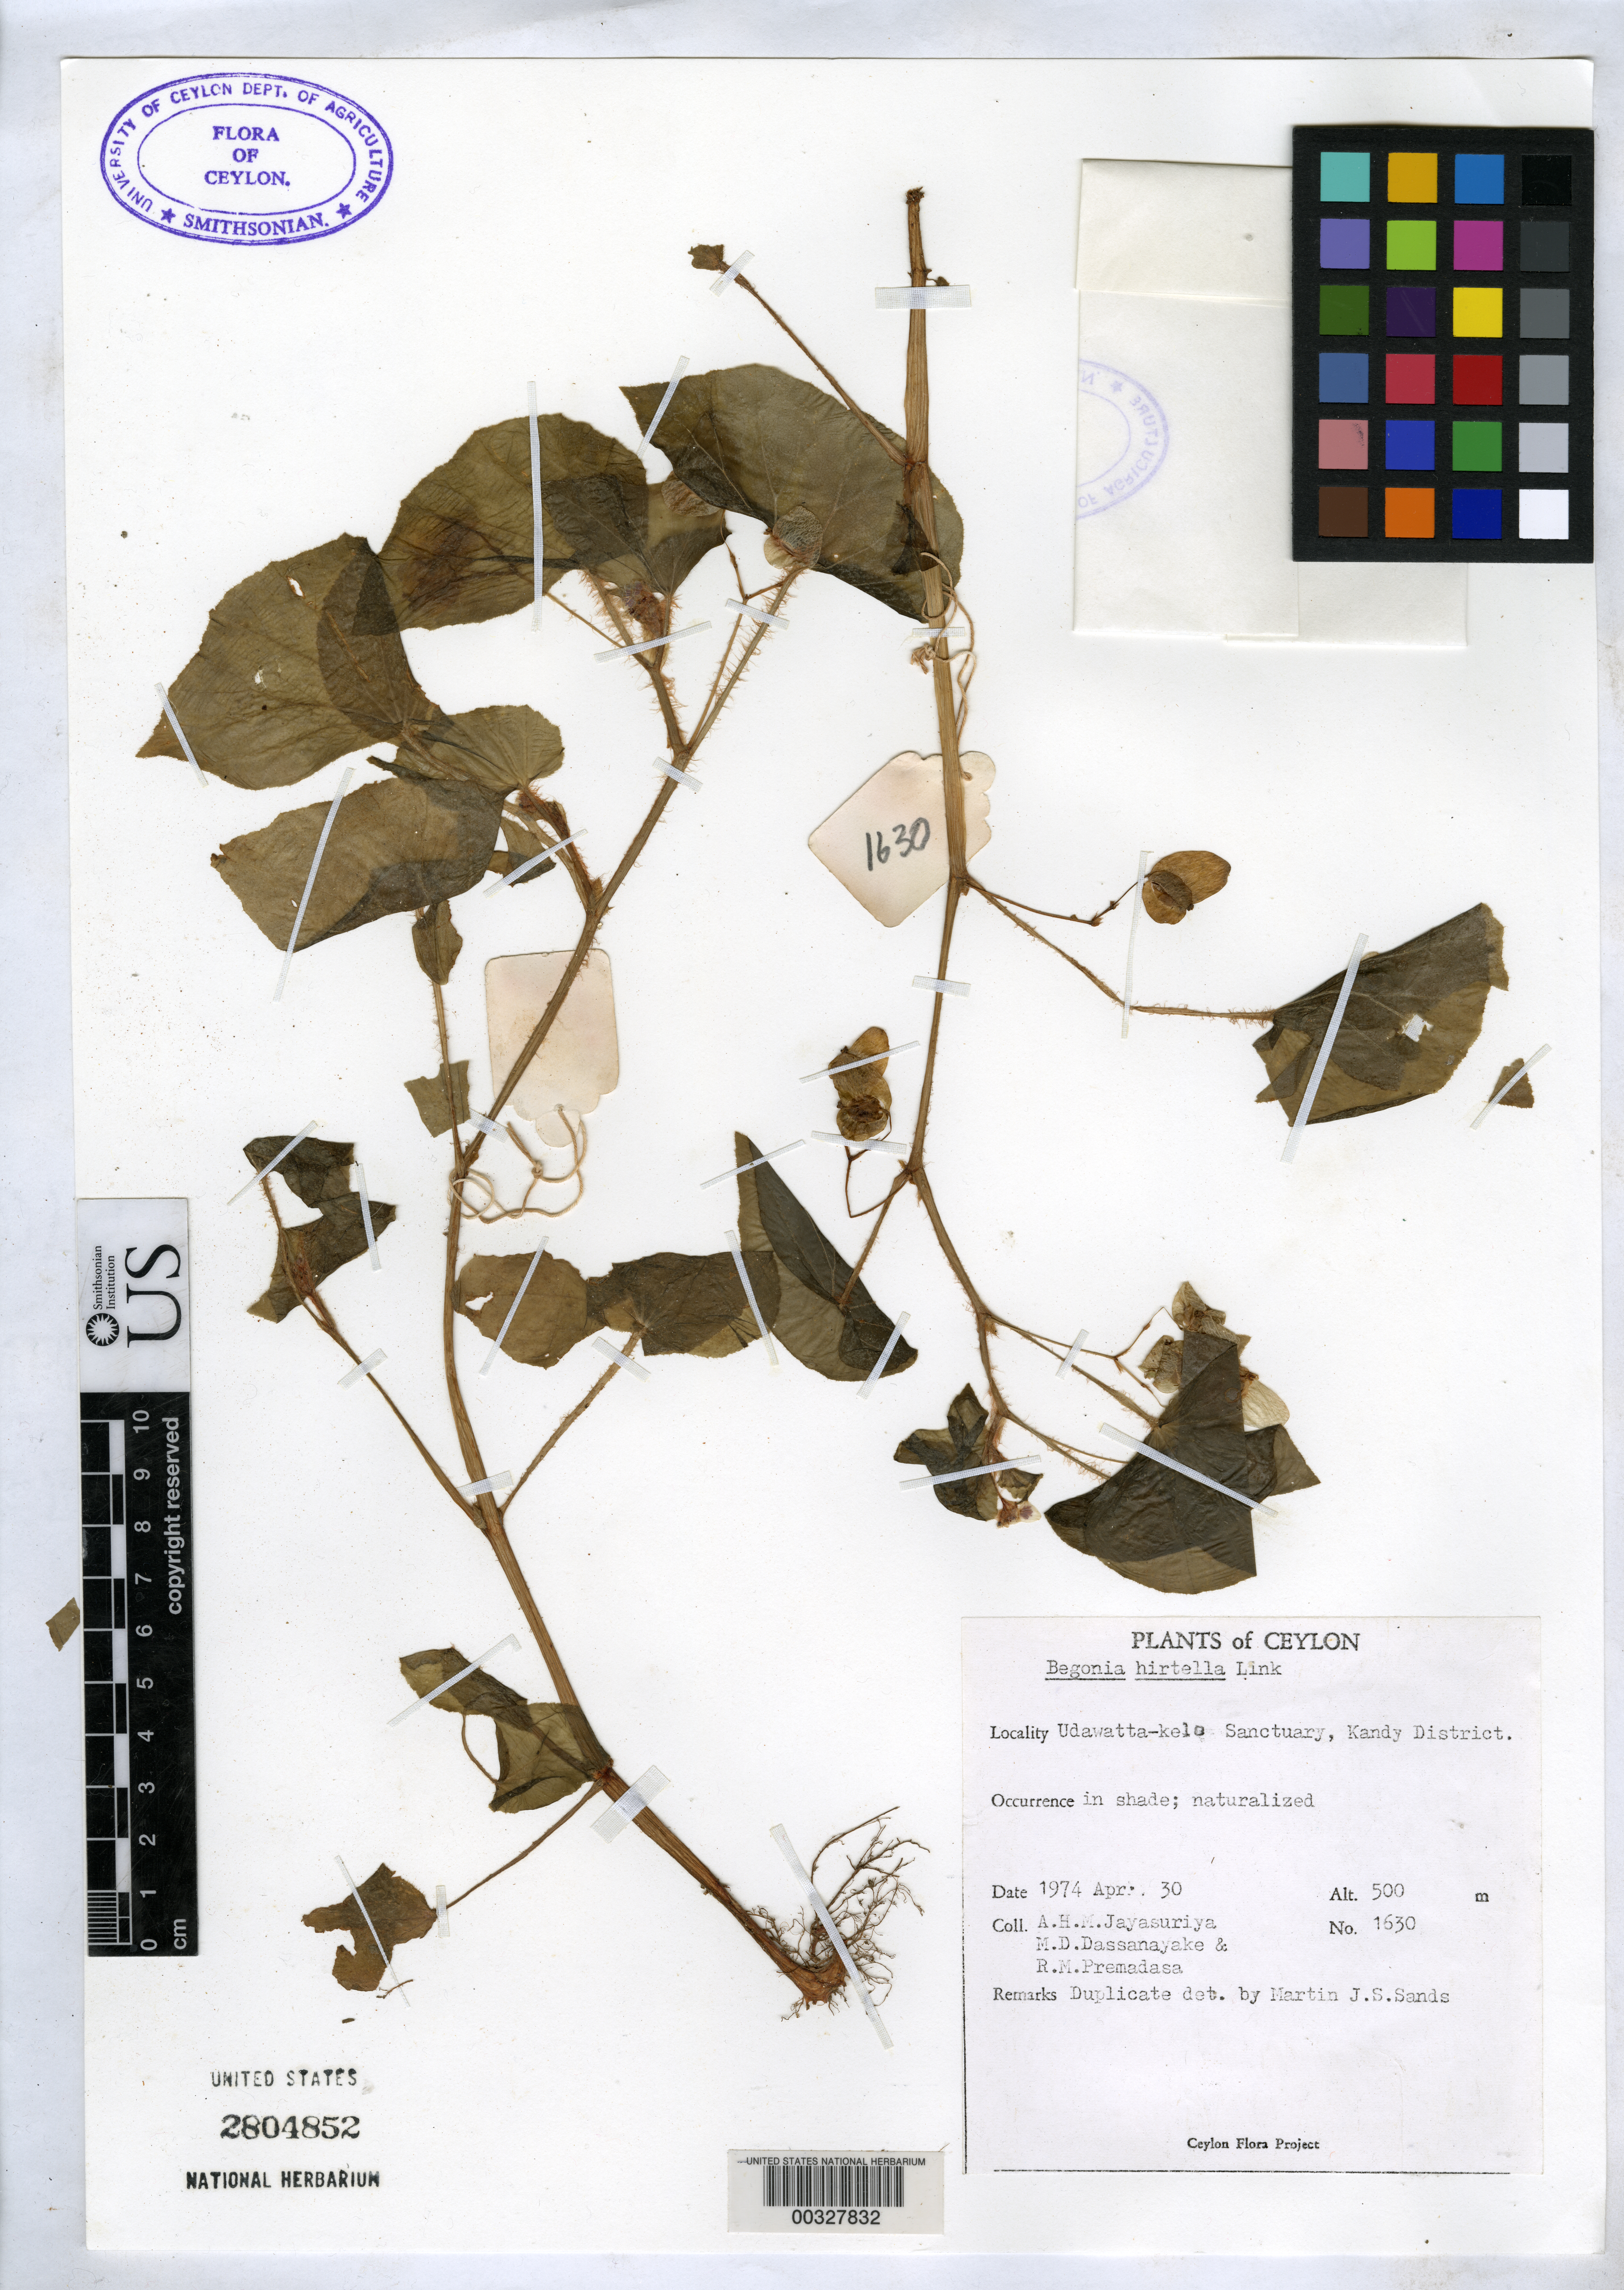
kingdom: Plantae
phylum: Tracheophyta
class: Magnoliopsida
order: Cucurbitales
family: Begoniaceae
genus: Begonia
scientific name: Begonia hirtella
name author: Link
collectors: A. H. Jayasuriya, M. Dassanayake & R. Premadasa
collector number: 1630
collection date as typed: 30 Apr 1974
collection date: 1974-04-30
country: Sri Lanka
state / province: Central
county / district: Kandy Dist.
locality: Udawatta-kelo sanctuary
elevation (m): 500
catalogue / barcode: US 2804852